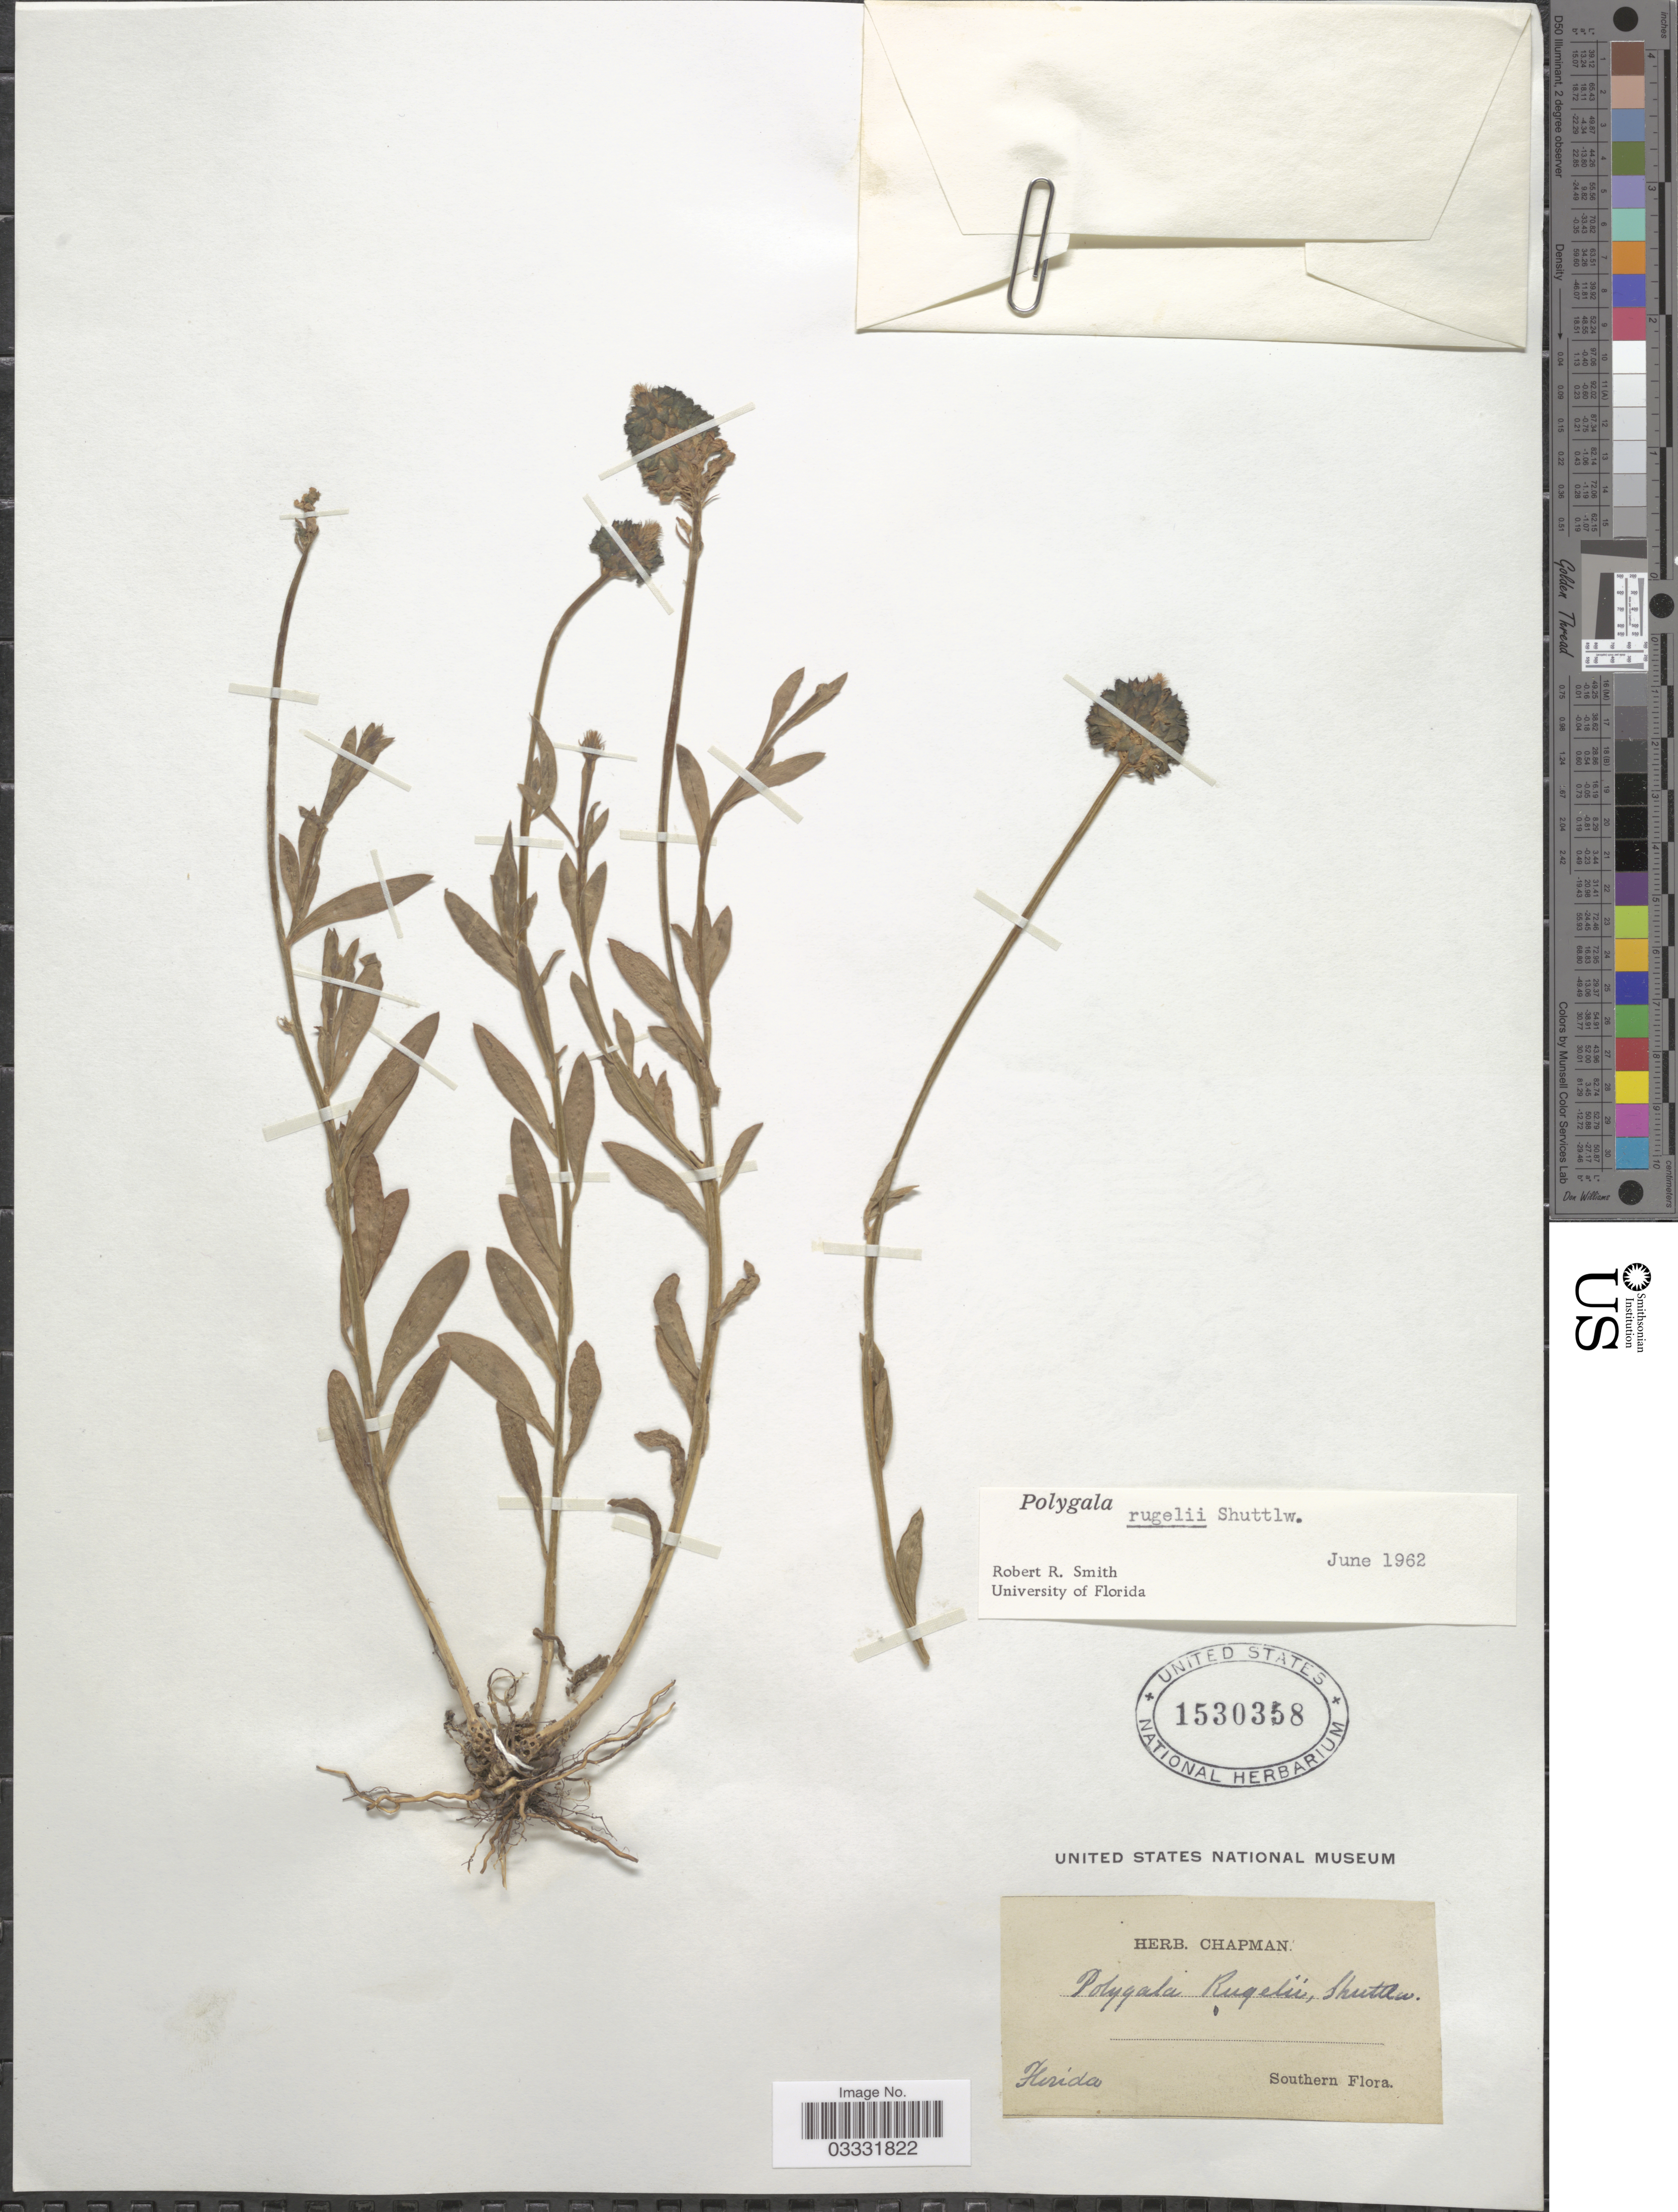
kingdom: Plantae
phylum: Tracheophyta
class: Magnoliopsida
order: Fabales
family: Polygalaceae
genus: Polygala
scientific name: Polygala rugelii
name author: Shuttlew. ex Chapm.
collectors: ex herb. Chapman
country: United States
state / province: Florida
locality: Southern.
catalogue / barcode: US 1530358